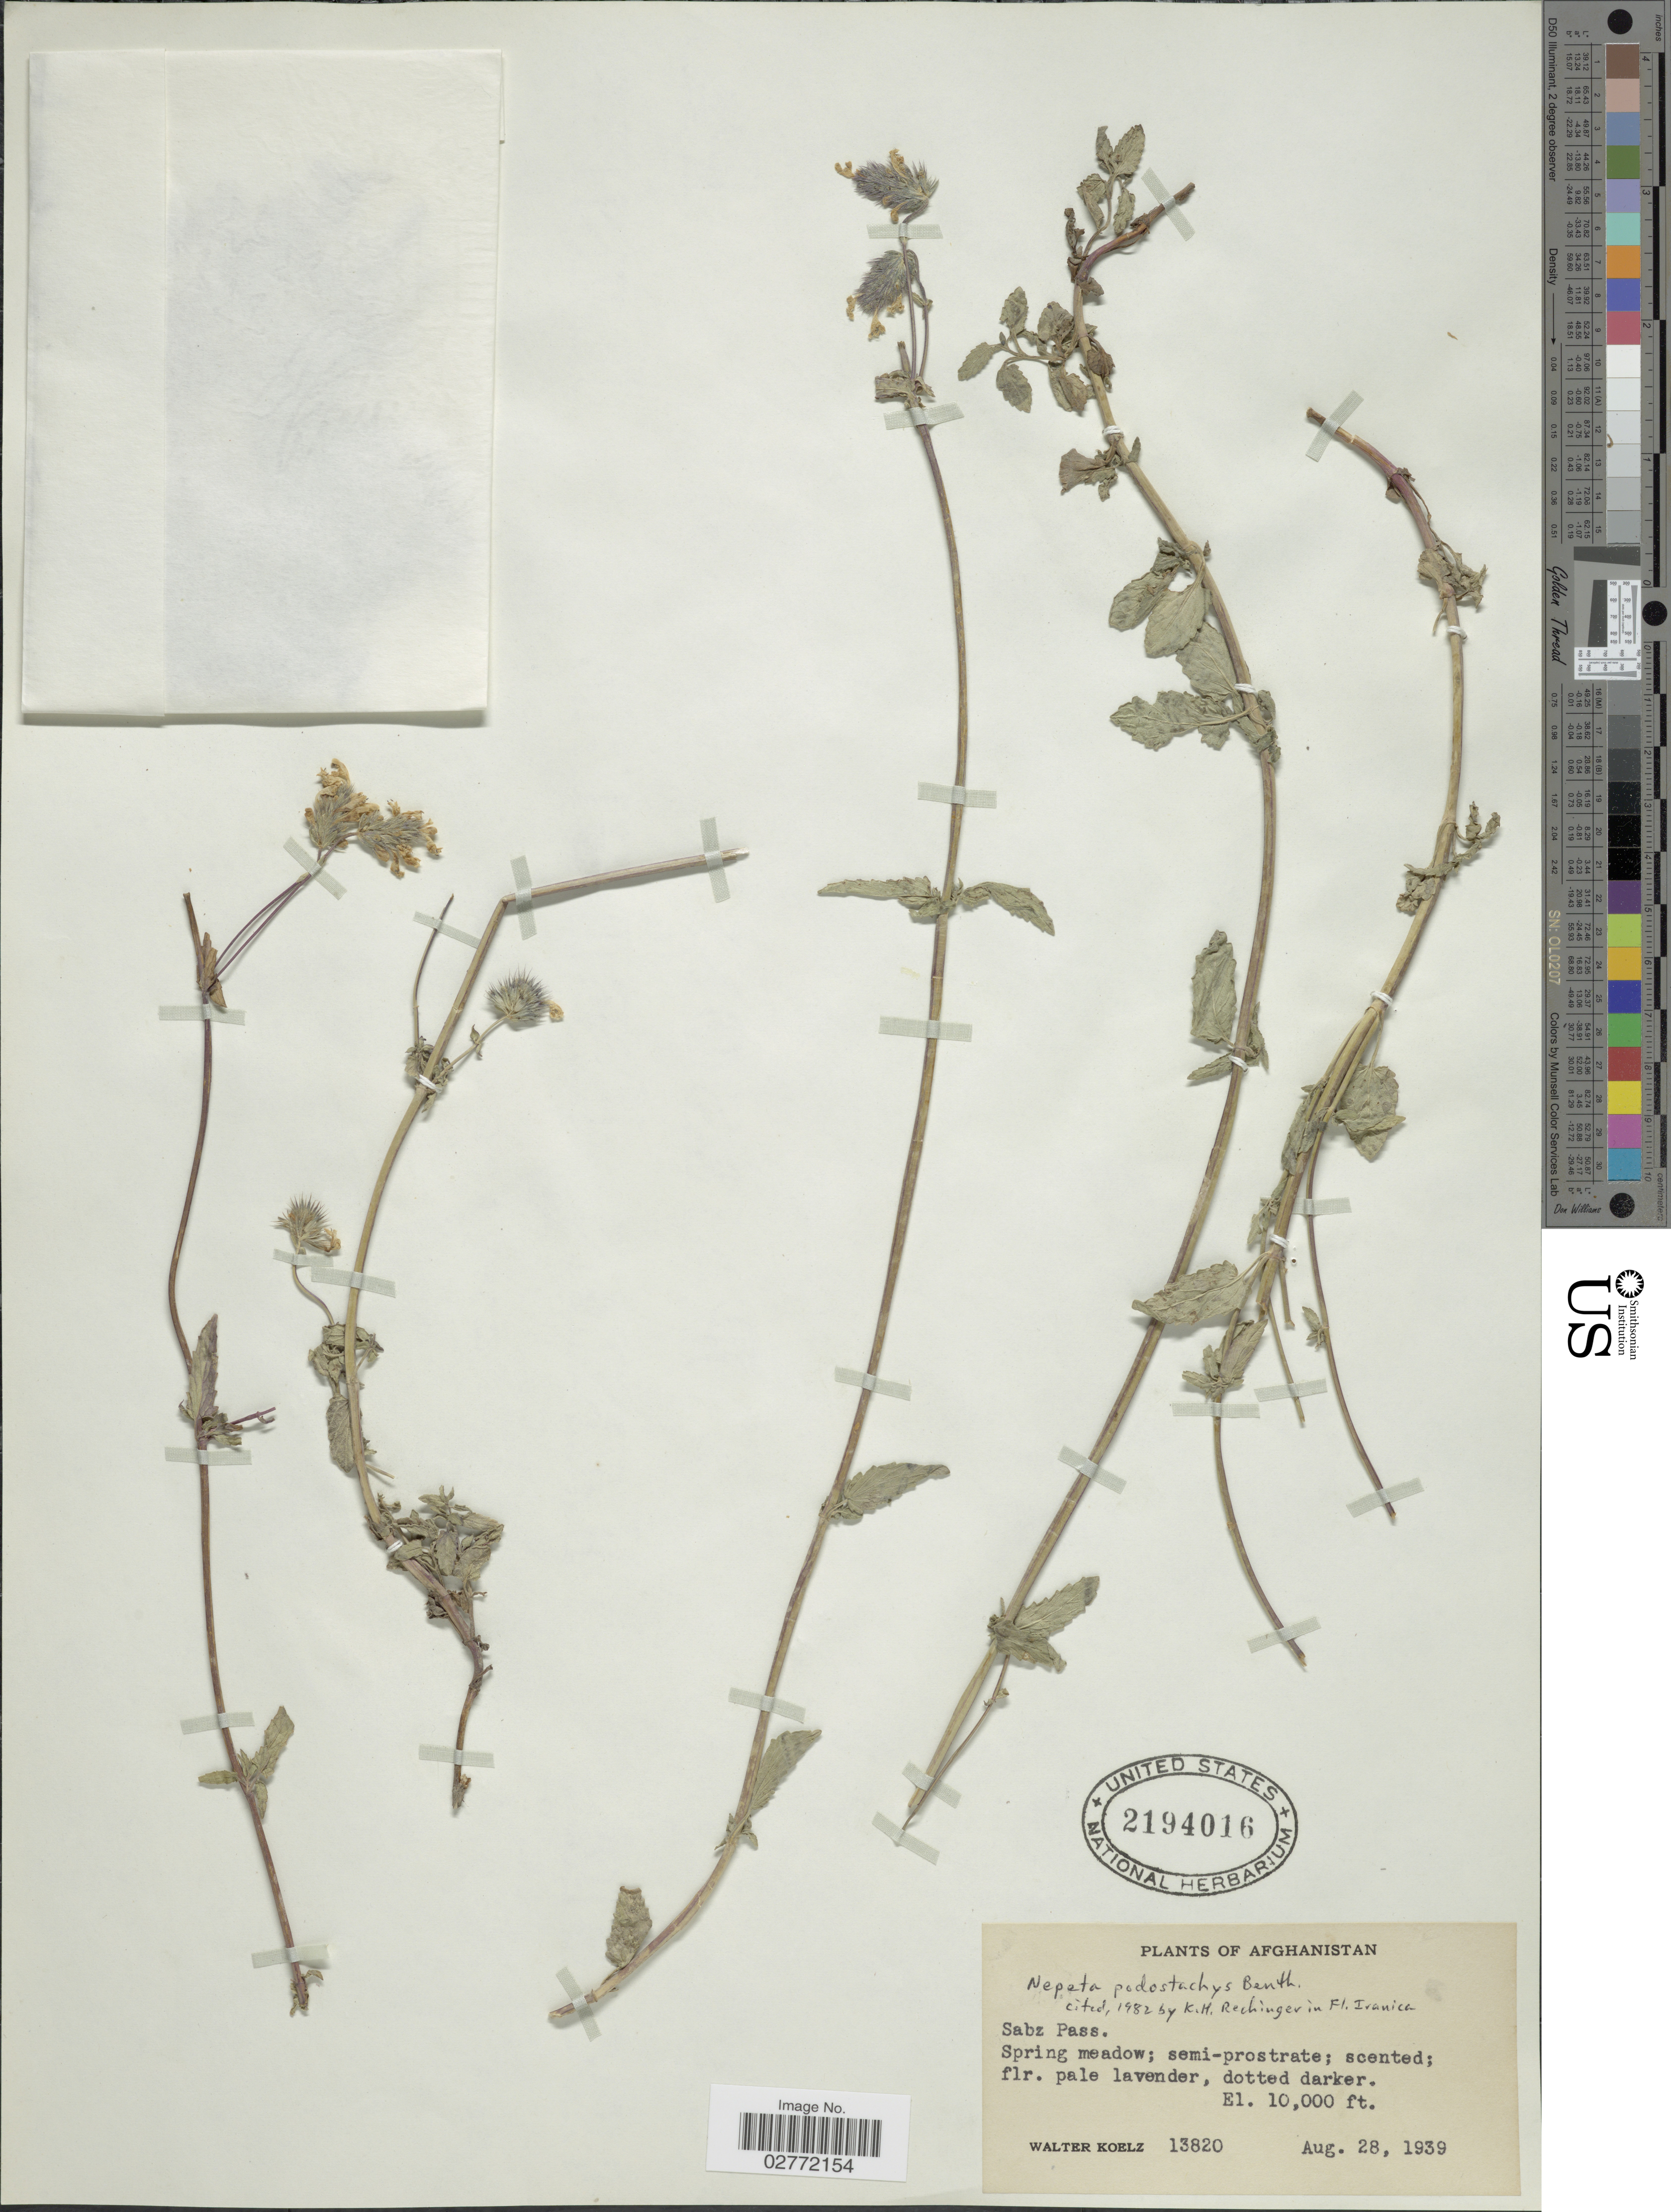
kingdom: Plantae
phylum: Tracheophyta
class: Magnoliopsida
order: Lamiales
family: Lamiaceae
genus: Nepeta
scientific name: Nepeta podostachys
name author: Benth.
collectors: W. N. Koelz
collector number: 13820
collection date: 1939-08-28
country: Afghanistan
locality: Sabz Pass.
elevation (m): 3048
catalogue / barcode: US 2194016